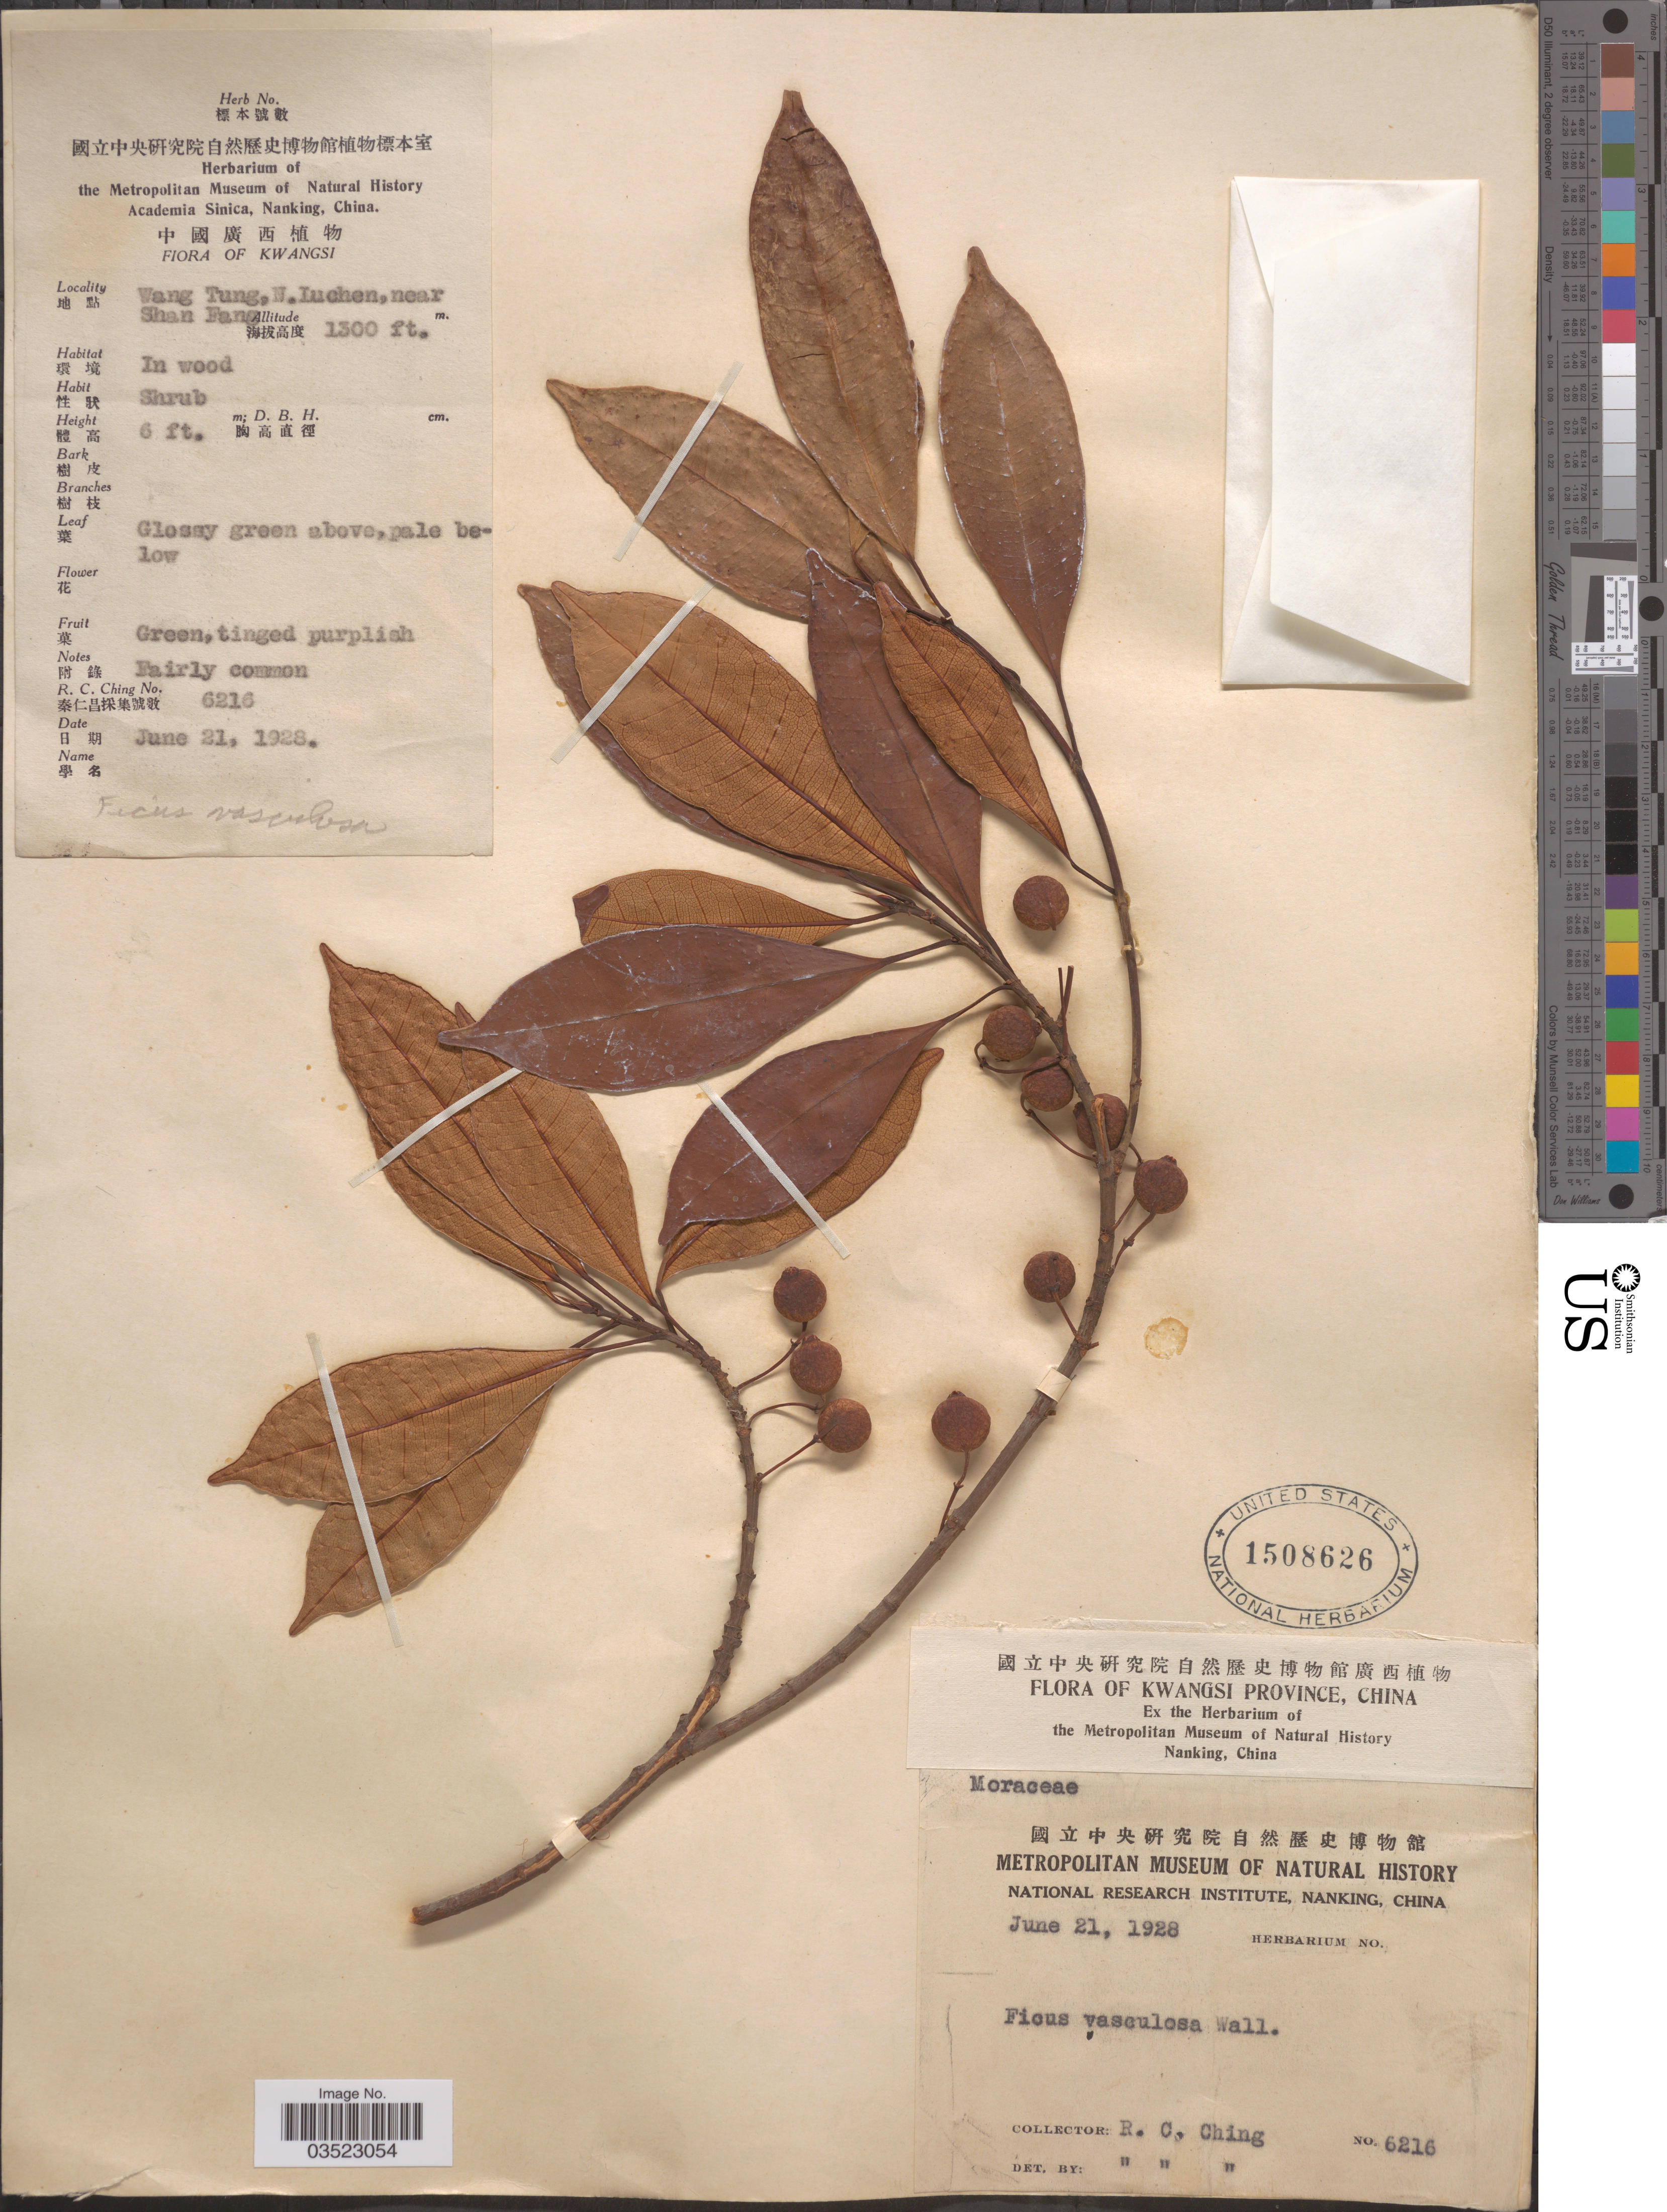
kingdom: Plantae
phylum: Tracheophyta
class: Magnoliopsida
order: Rosales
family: Moraceae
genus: Ficus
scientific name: Ficus vasculosa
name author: Wall. ex Miq.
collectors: R. C. Ching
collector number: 6216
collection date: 1928-06-21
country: China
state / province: Guangxi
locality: Kwangsi. Wang Tung, N. Luchen, near Shan Fang.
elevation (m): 396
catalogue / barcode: US 1508626